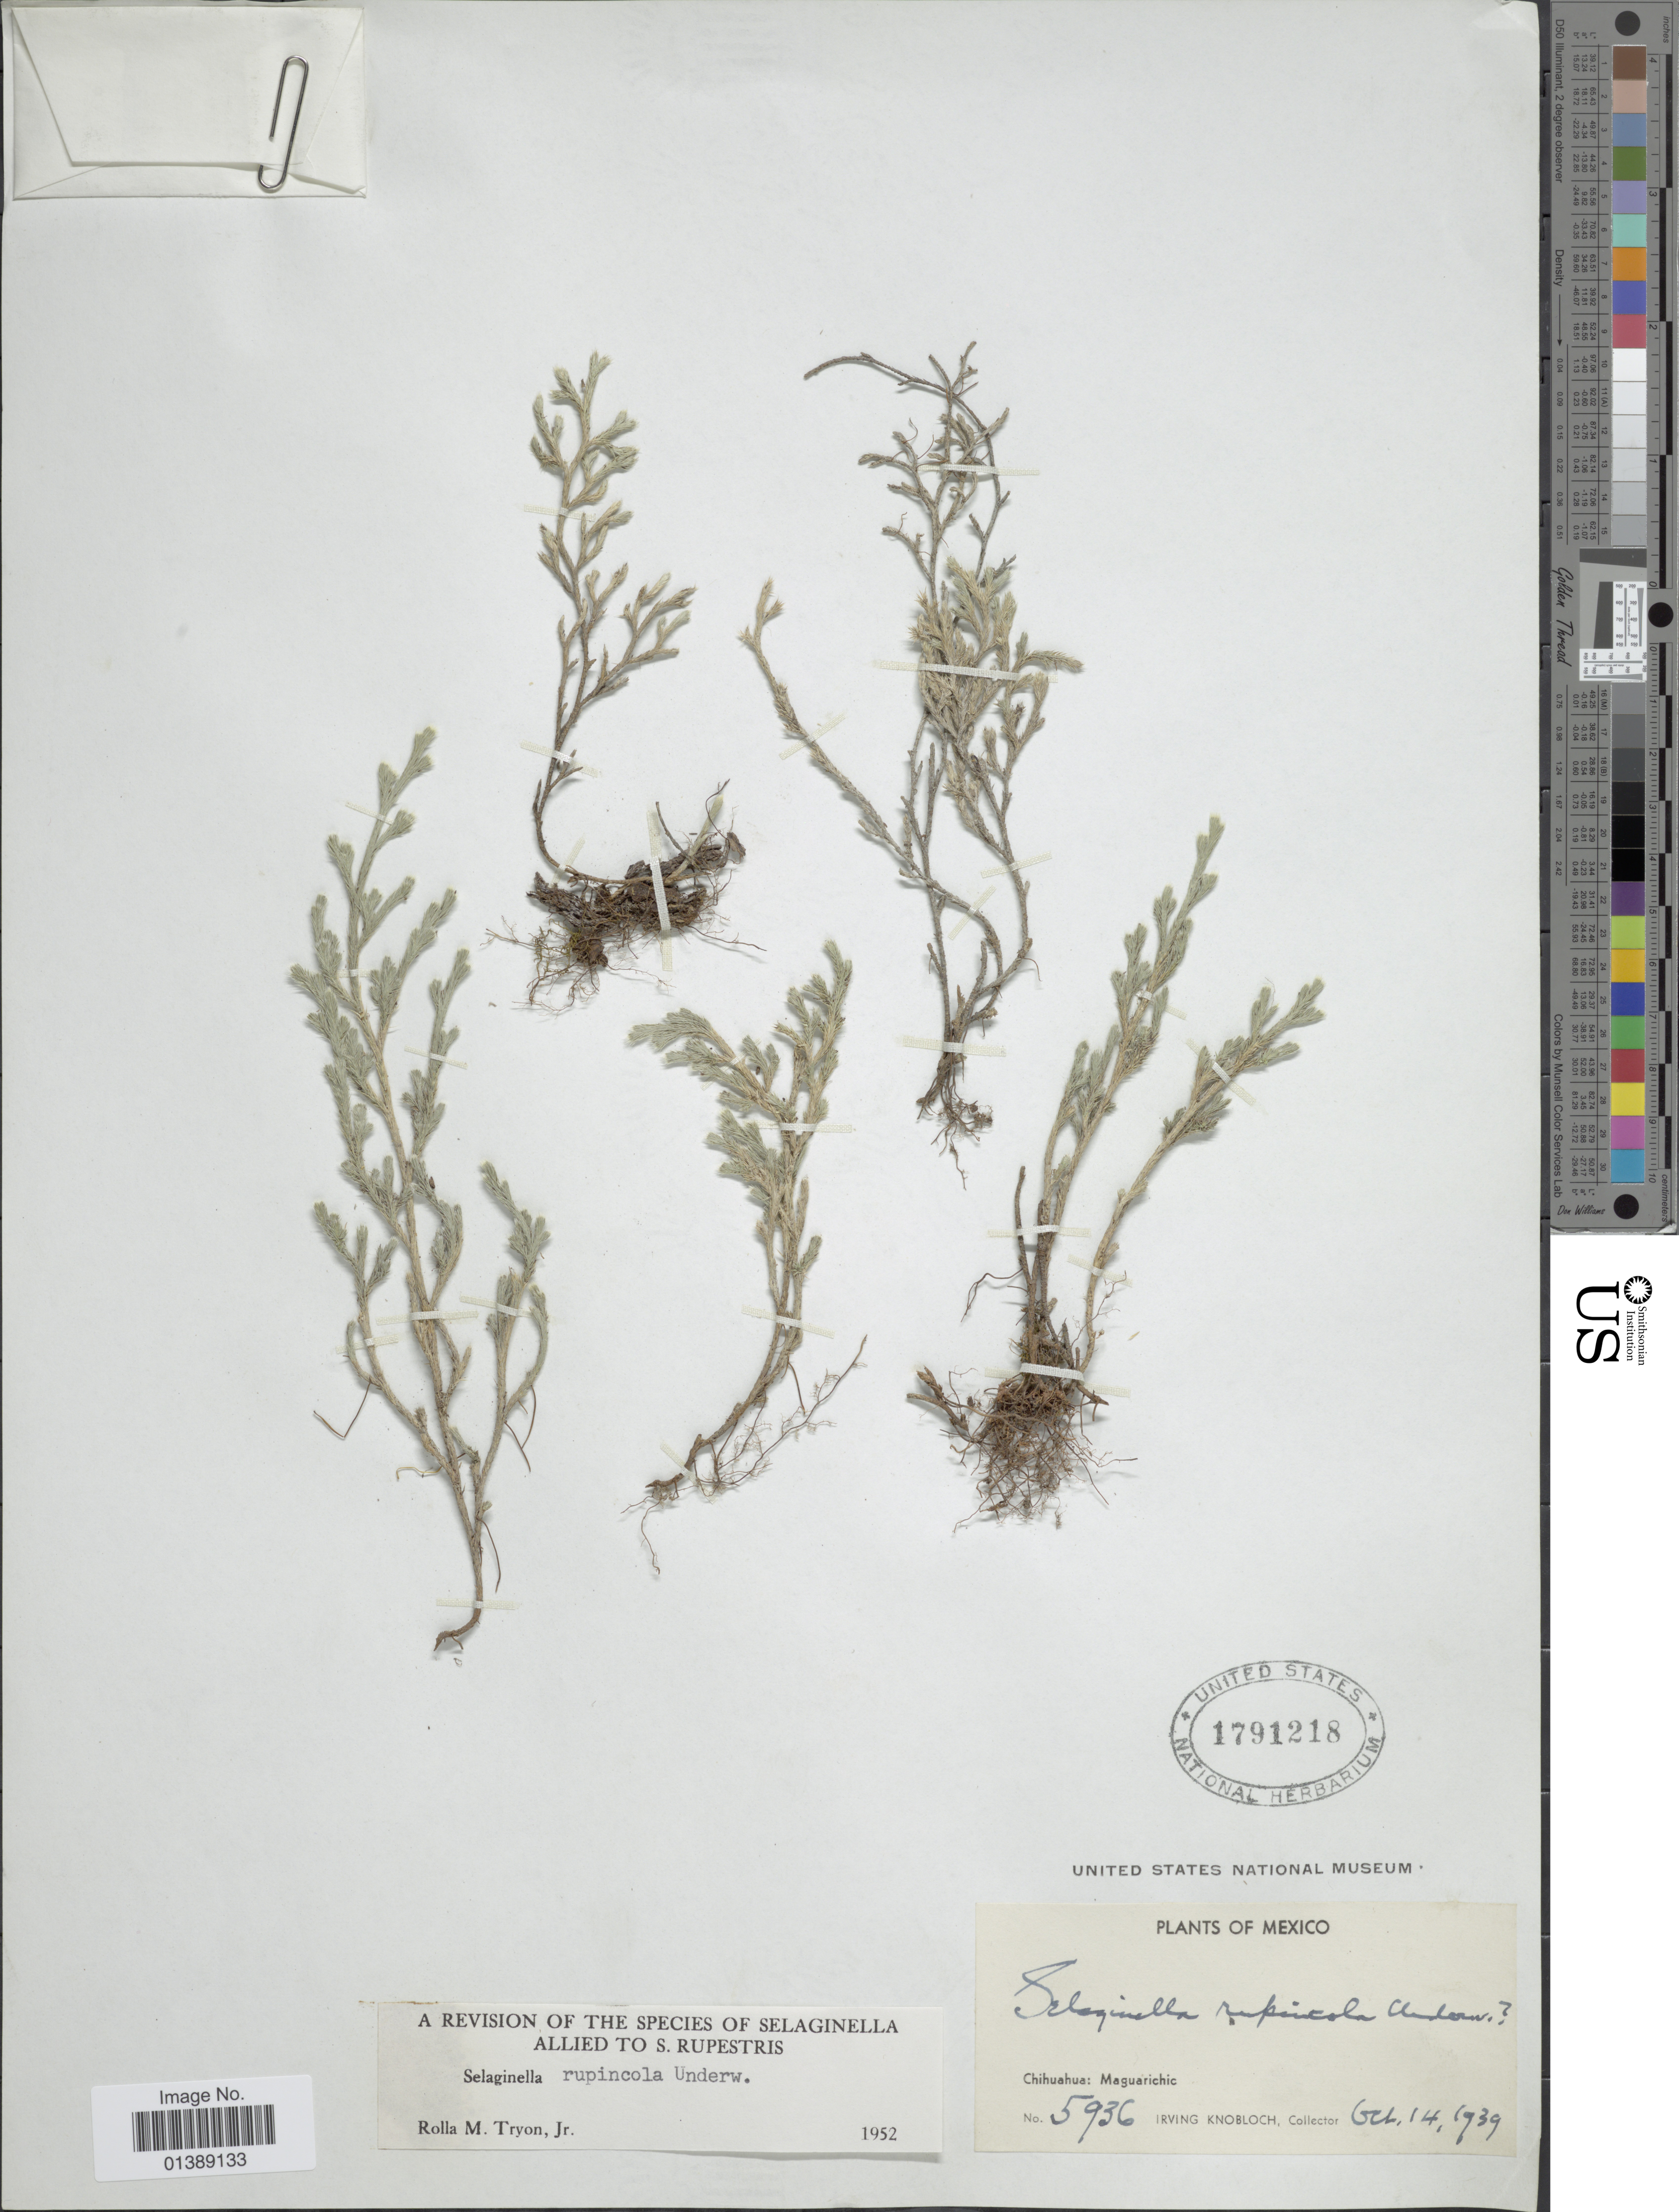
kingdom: Plantae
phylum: Tracheophyta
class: Lycopodiopsida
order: Selaginellales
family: Selaginellaceae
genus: Selaginella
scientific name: Selaginella rupincola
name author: Underw.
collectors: I. W. Knobloch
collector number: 5936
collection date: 1939-10-14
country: Mexico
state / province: Chihuahua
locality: Maguarichic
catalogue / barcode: US 1791218